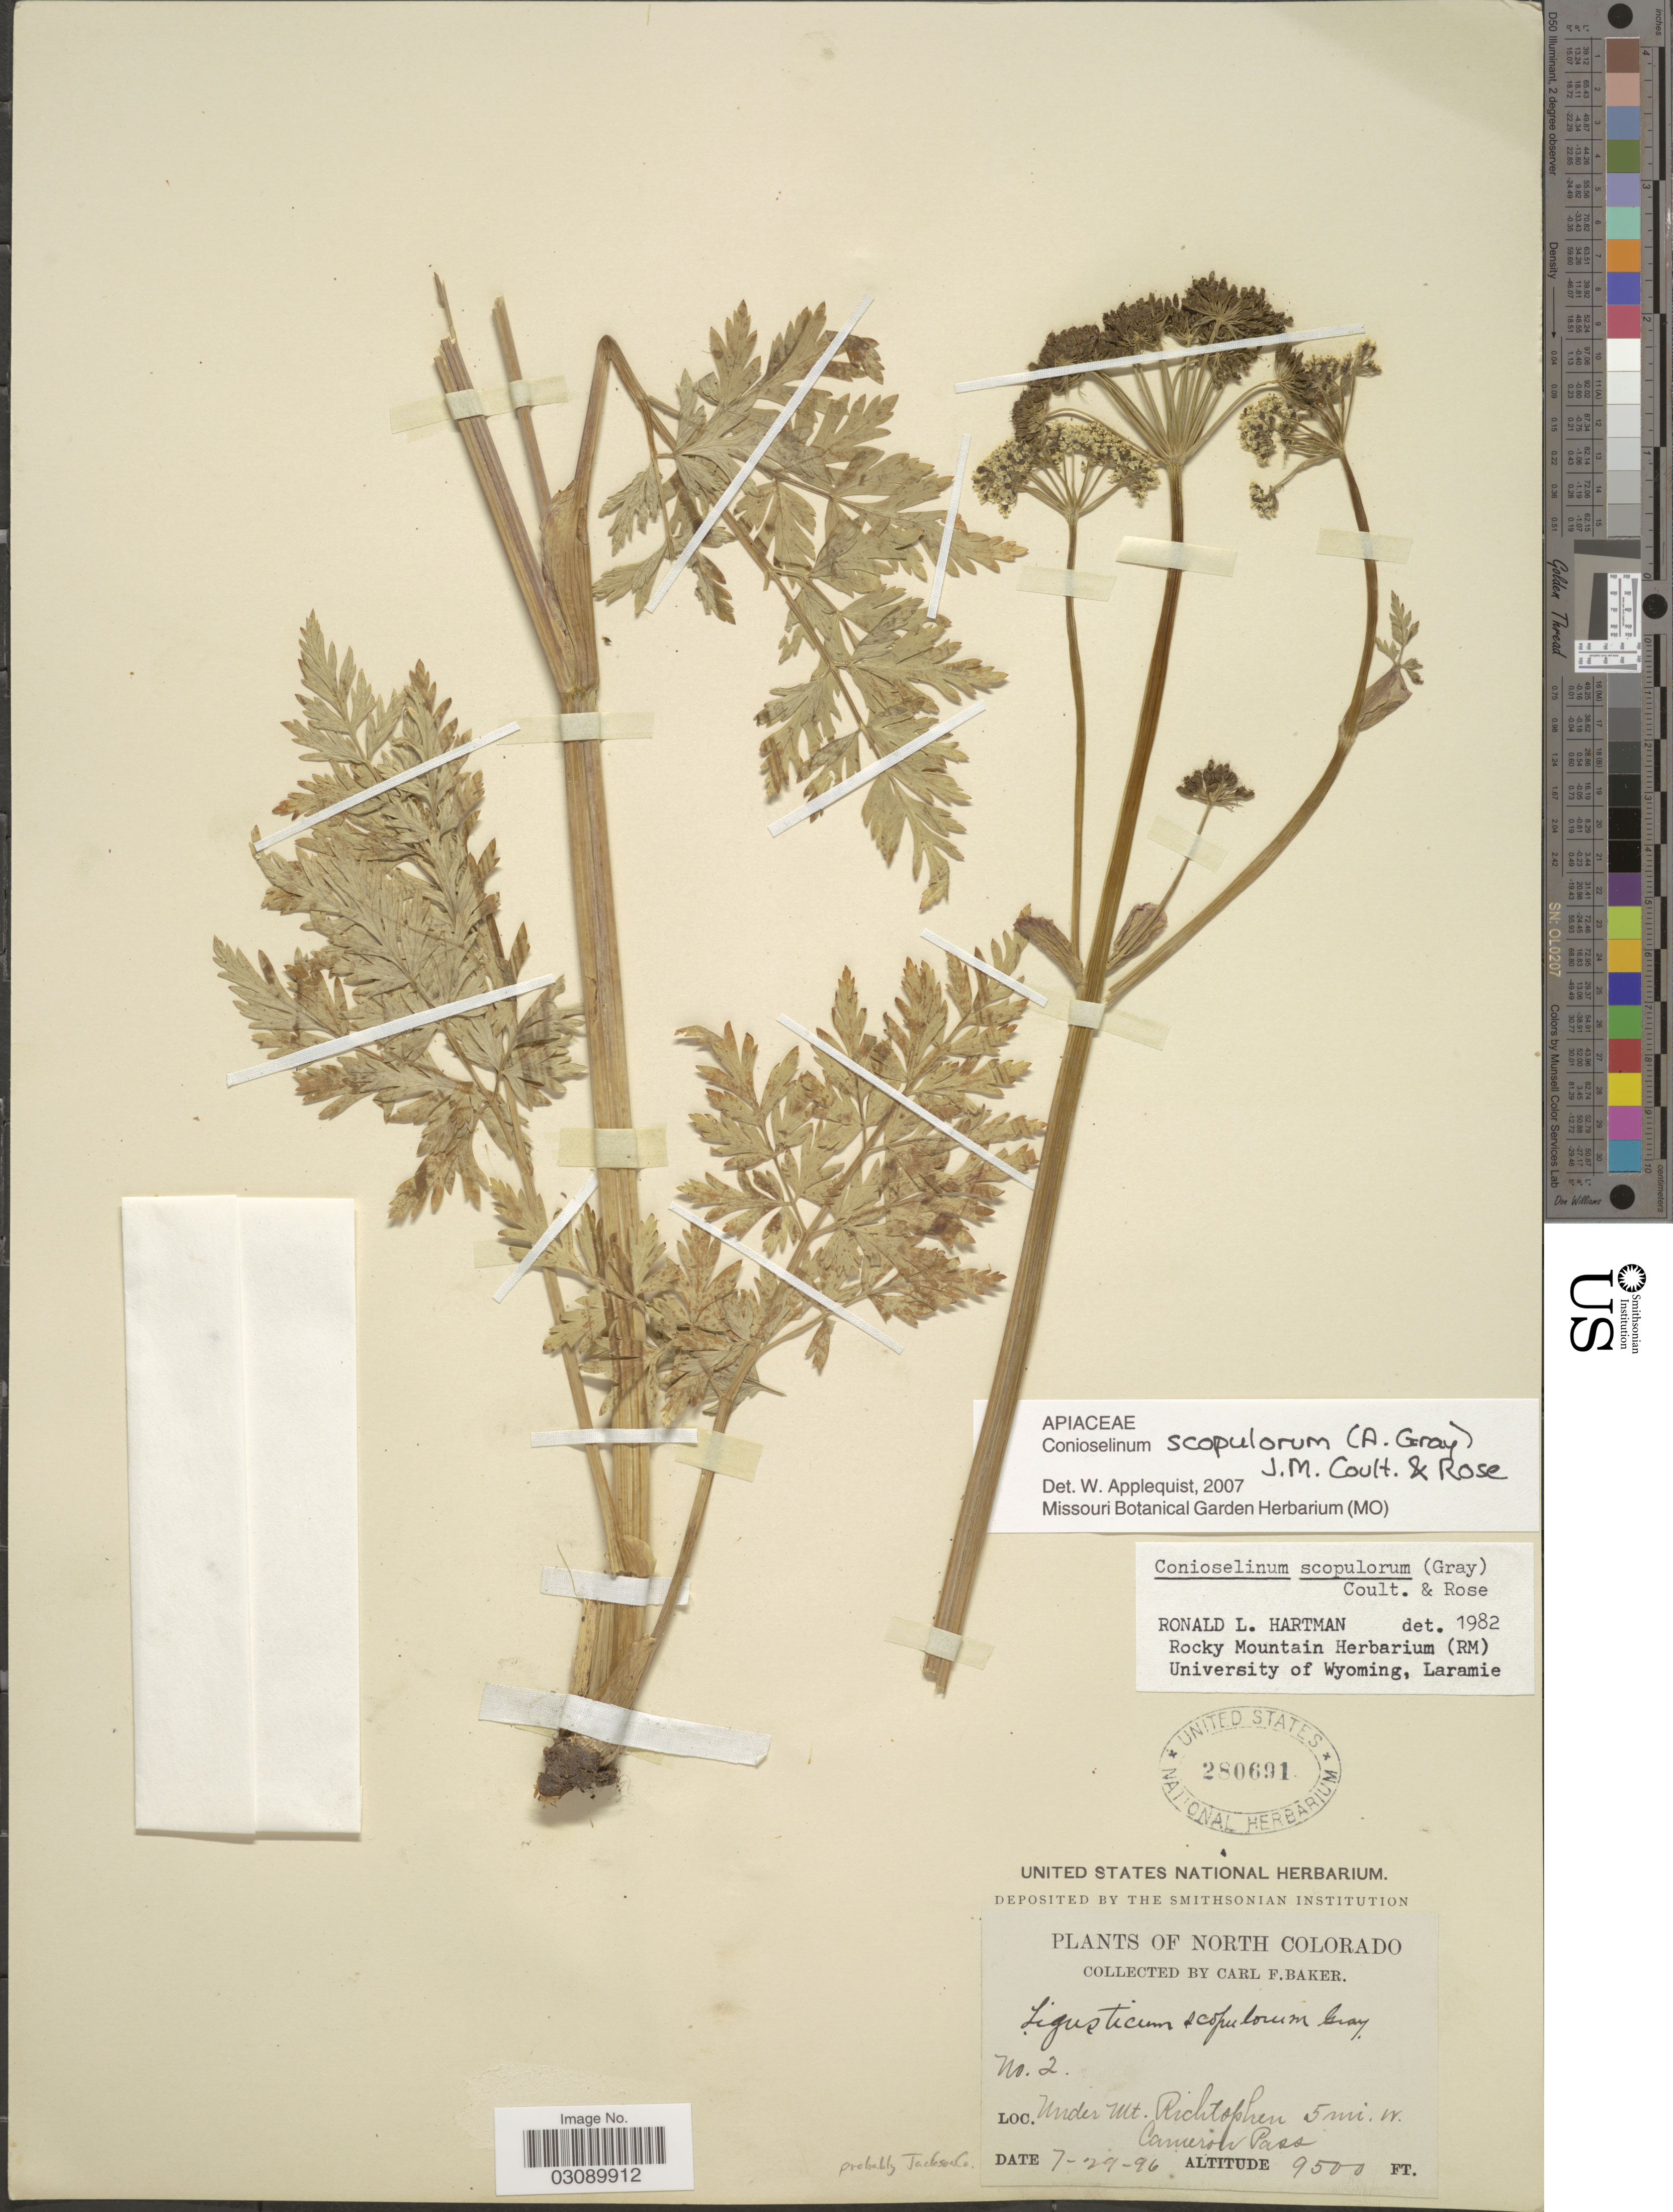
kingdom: Plantae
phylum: Tracheophyta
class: Magnoliopsida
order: Apiales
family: Apiaceae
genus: Conioselinum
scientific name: Conioselinum scopulorum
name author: (A. Gray) J.M. Coult. & Rose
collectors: C. F. Baker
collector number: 2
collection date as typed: Transcribed d/m/y: 29/7/96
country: United States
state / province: Colorado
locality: North Colorado. Under Mt. Richtophen 5 mi. W. Cameron Pass. Probably Jackson Co.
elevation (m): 2896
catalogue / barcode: US 280691